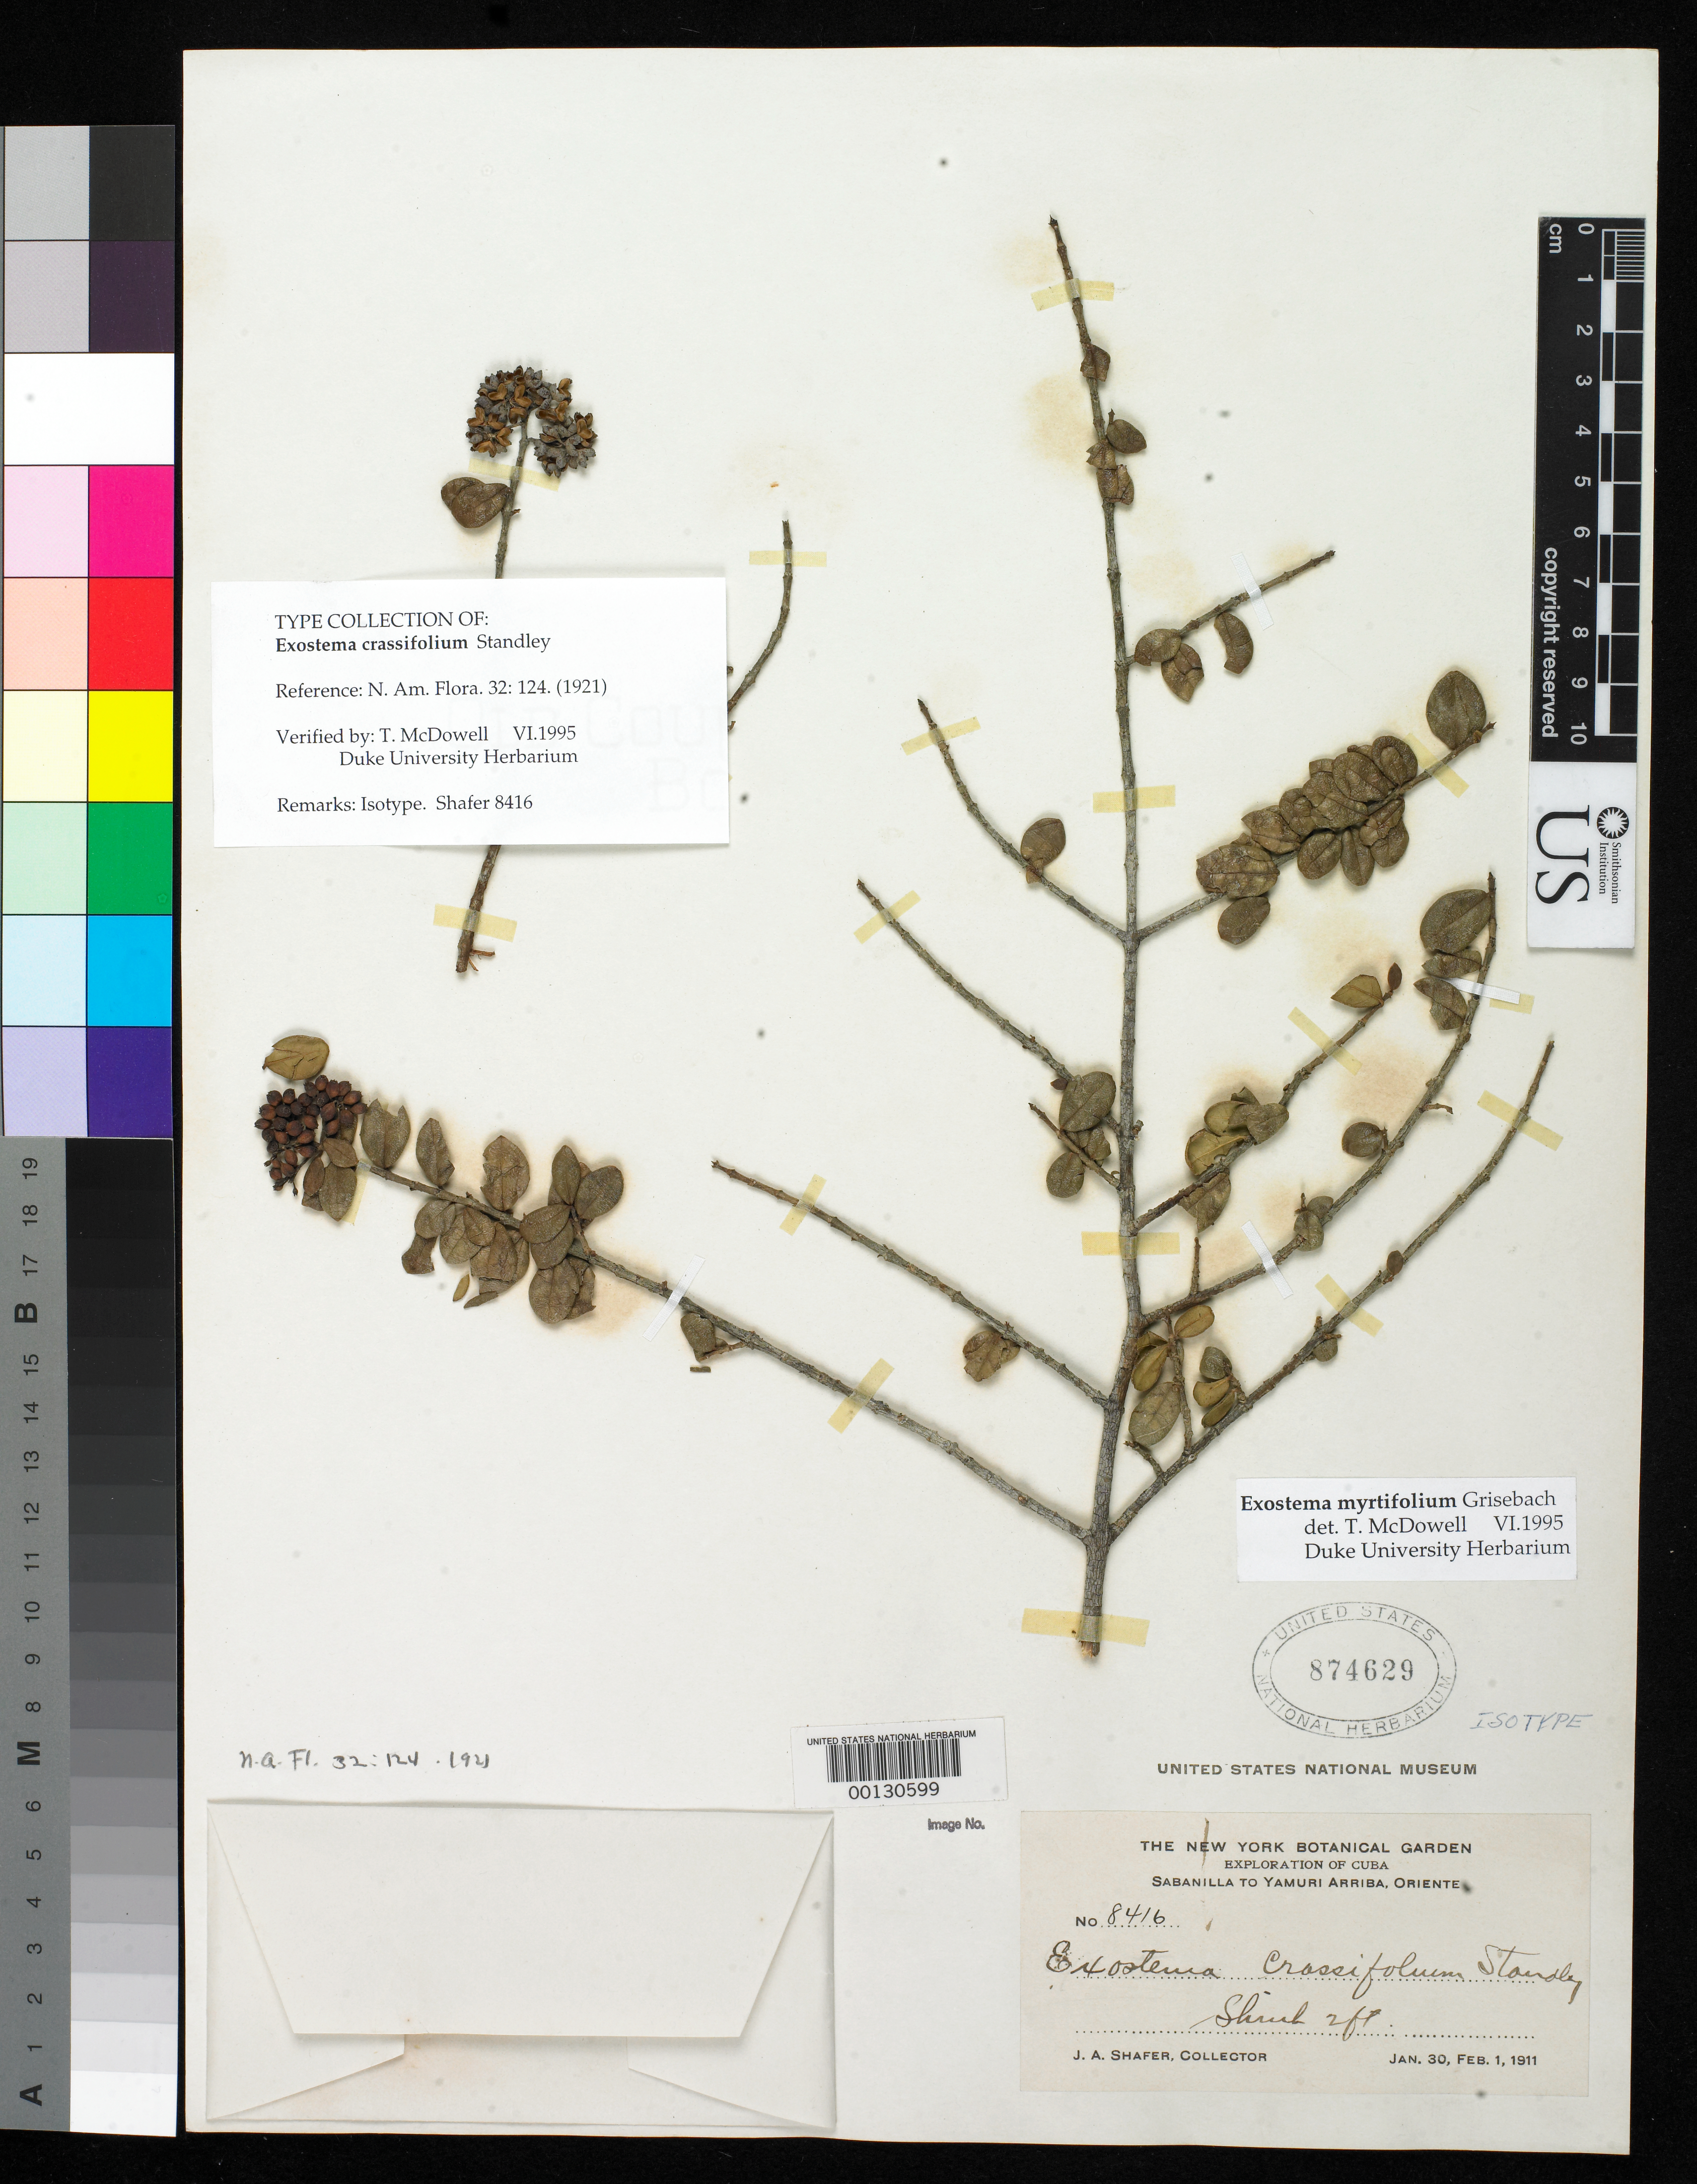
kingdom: Plantae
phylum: Tracheophyta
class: Magnoliopsida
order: Gentianales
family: Rubiaceae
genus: Exostema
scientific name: Exostema crassifolium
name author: Standl.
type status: Isotype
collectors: J. A. Shafer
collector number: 8416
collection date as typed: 30 Jan 1911 to 01 Feb 1911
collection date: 1911-01-30/1911-02-01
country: Cuba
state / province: Oriente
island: Greater Antilles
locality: Sabanilla to Yaninri Arriba.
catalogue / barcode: US 874629